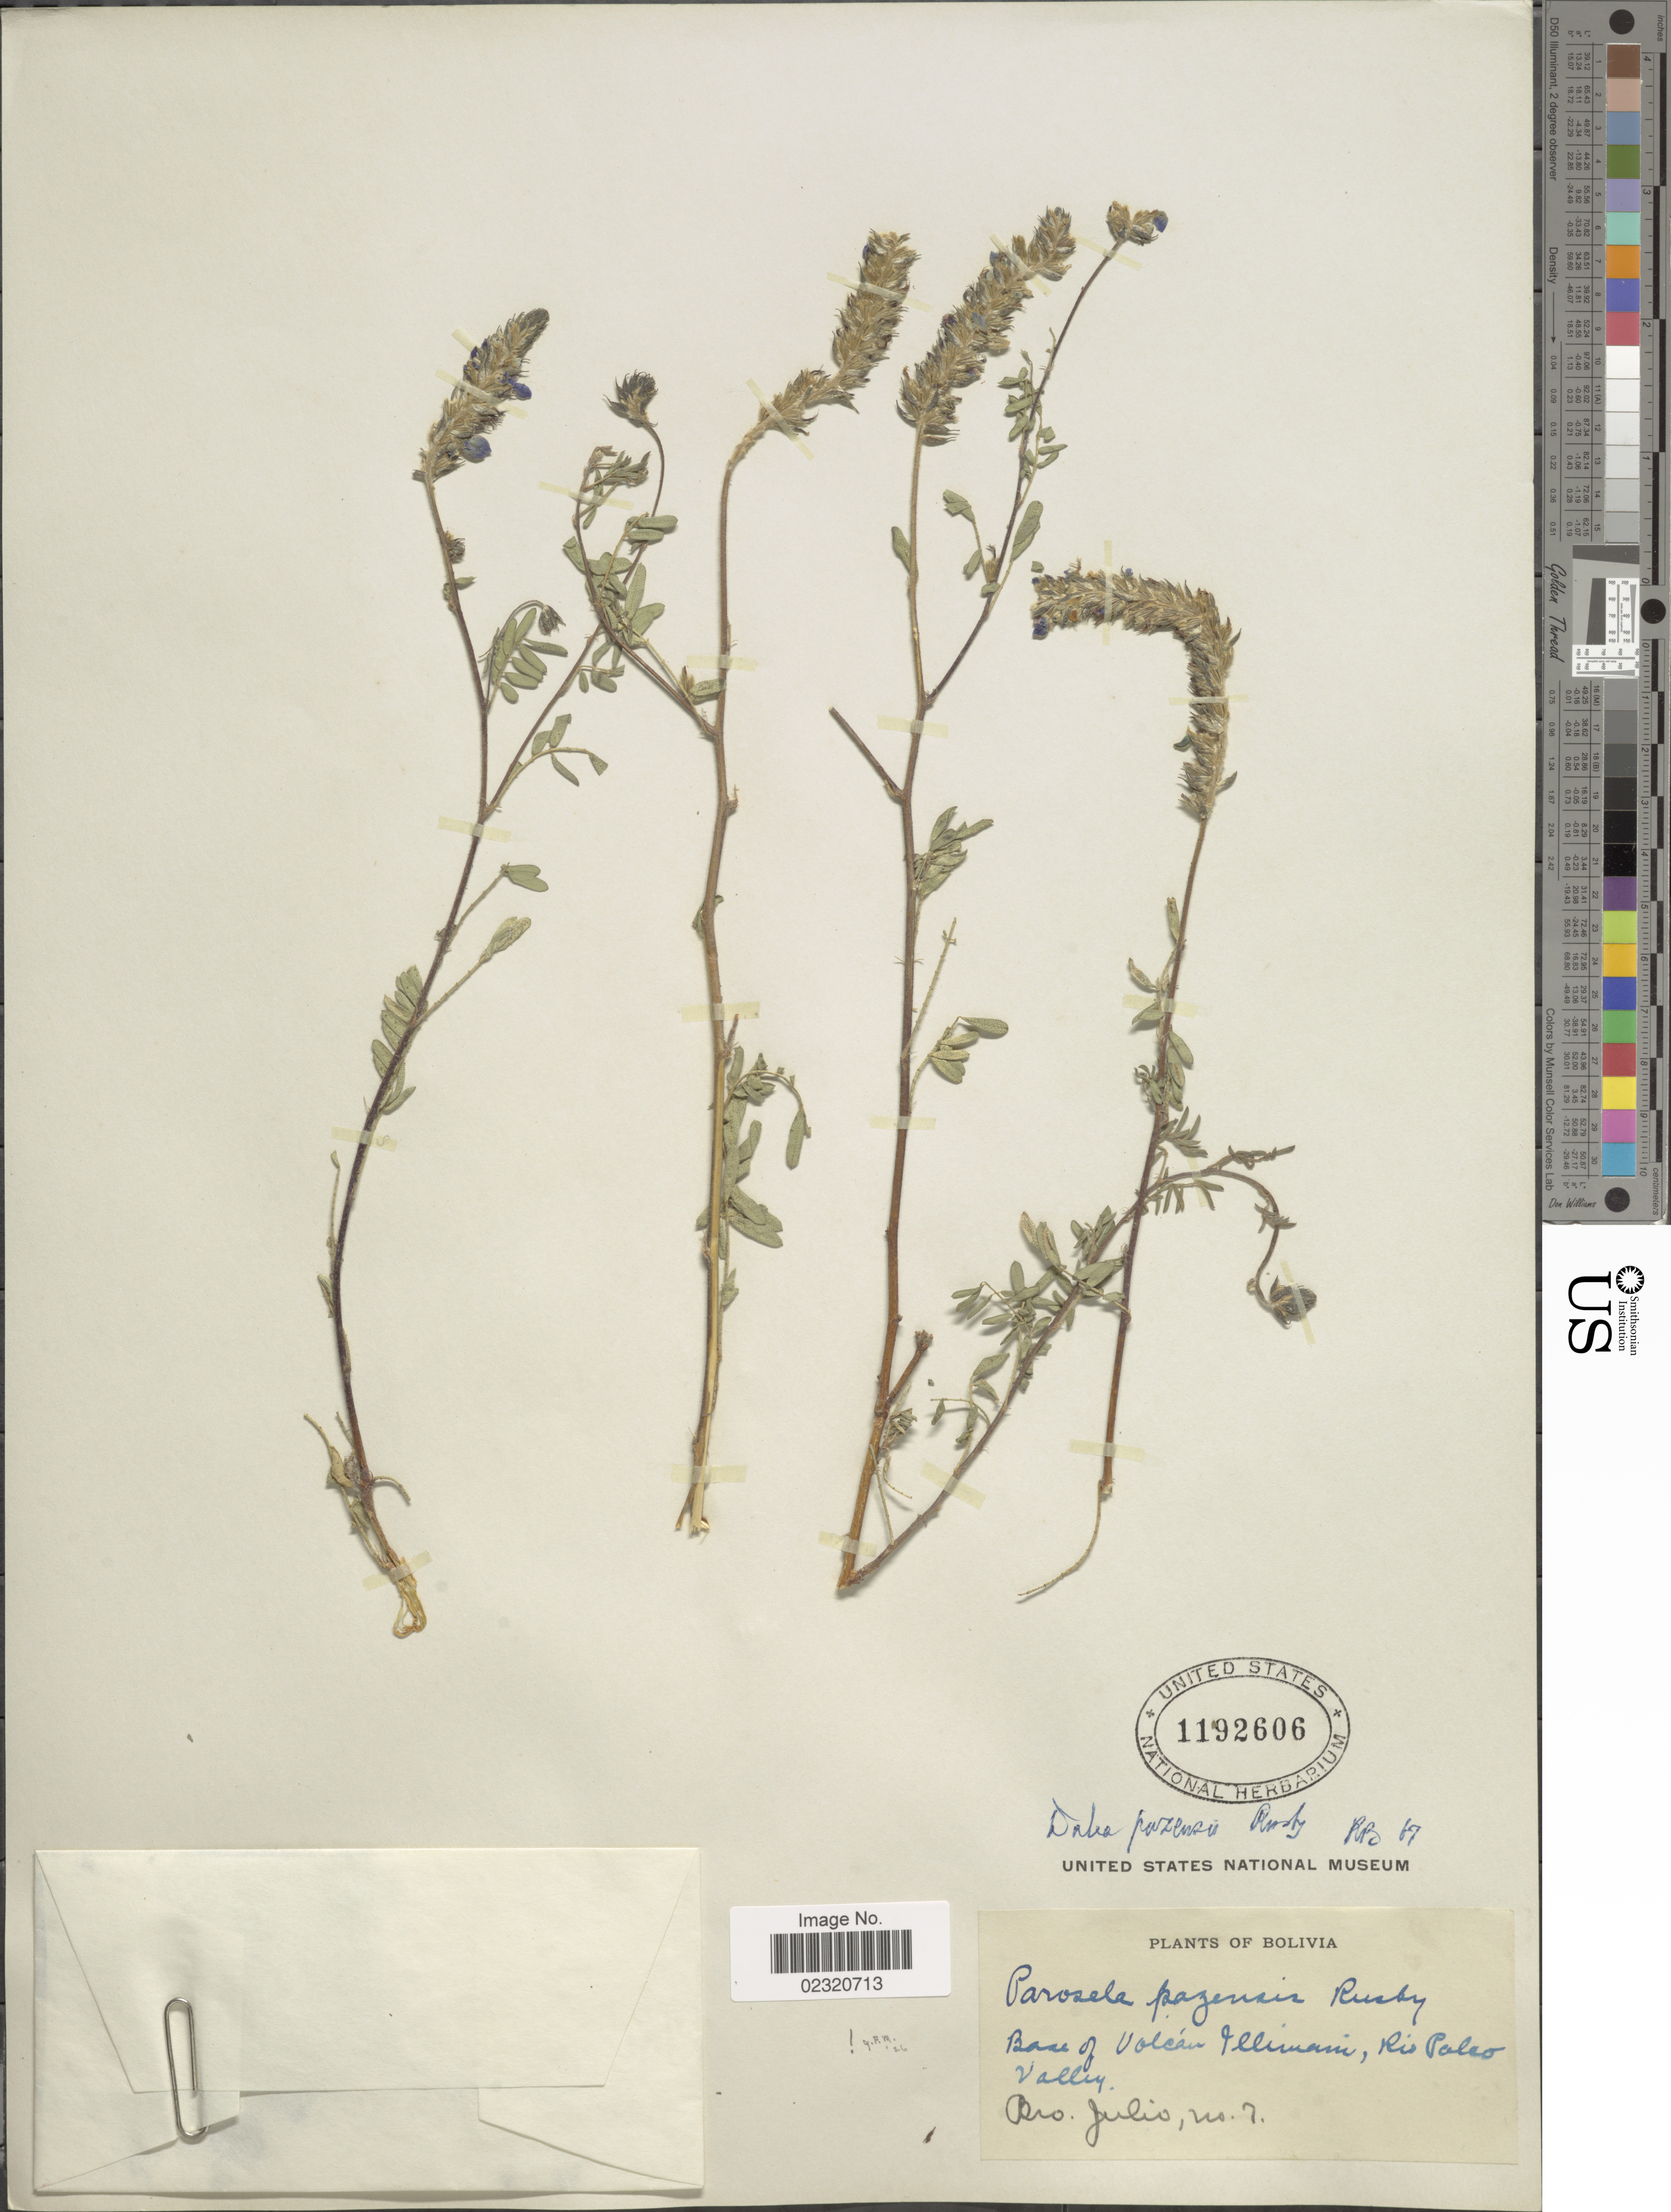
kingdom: Plantae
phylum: Tracheophyta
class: Magnoliopsida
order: Fabales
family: Fabaceae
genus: Dalea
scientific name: Dalea pazensis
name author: Rusby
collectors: Bro. Julio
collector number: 7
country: Bolivia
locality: Base of Volcan Illimani, Rio Palca Valley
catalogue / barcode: US 1192606